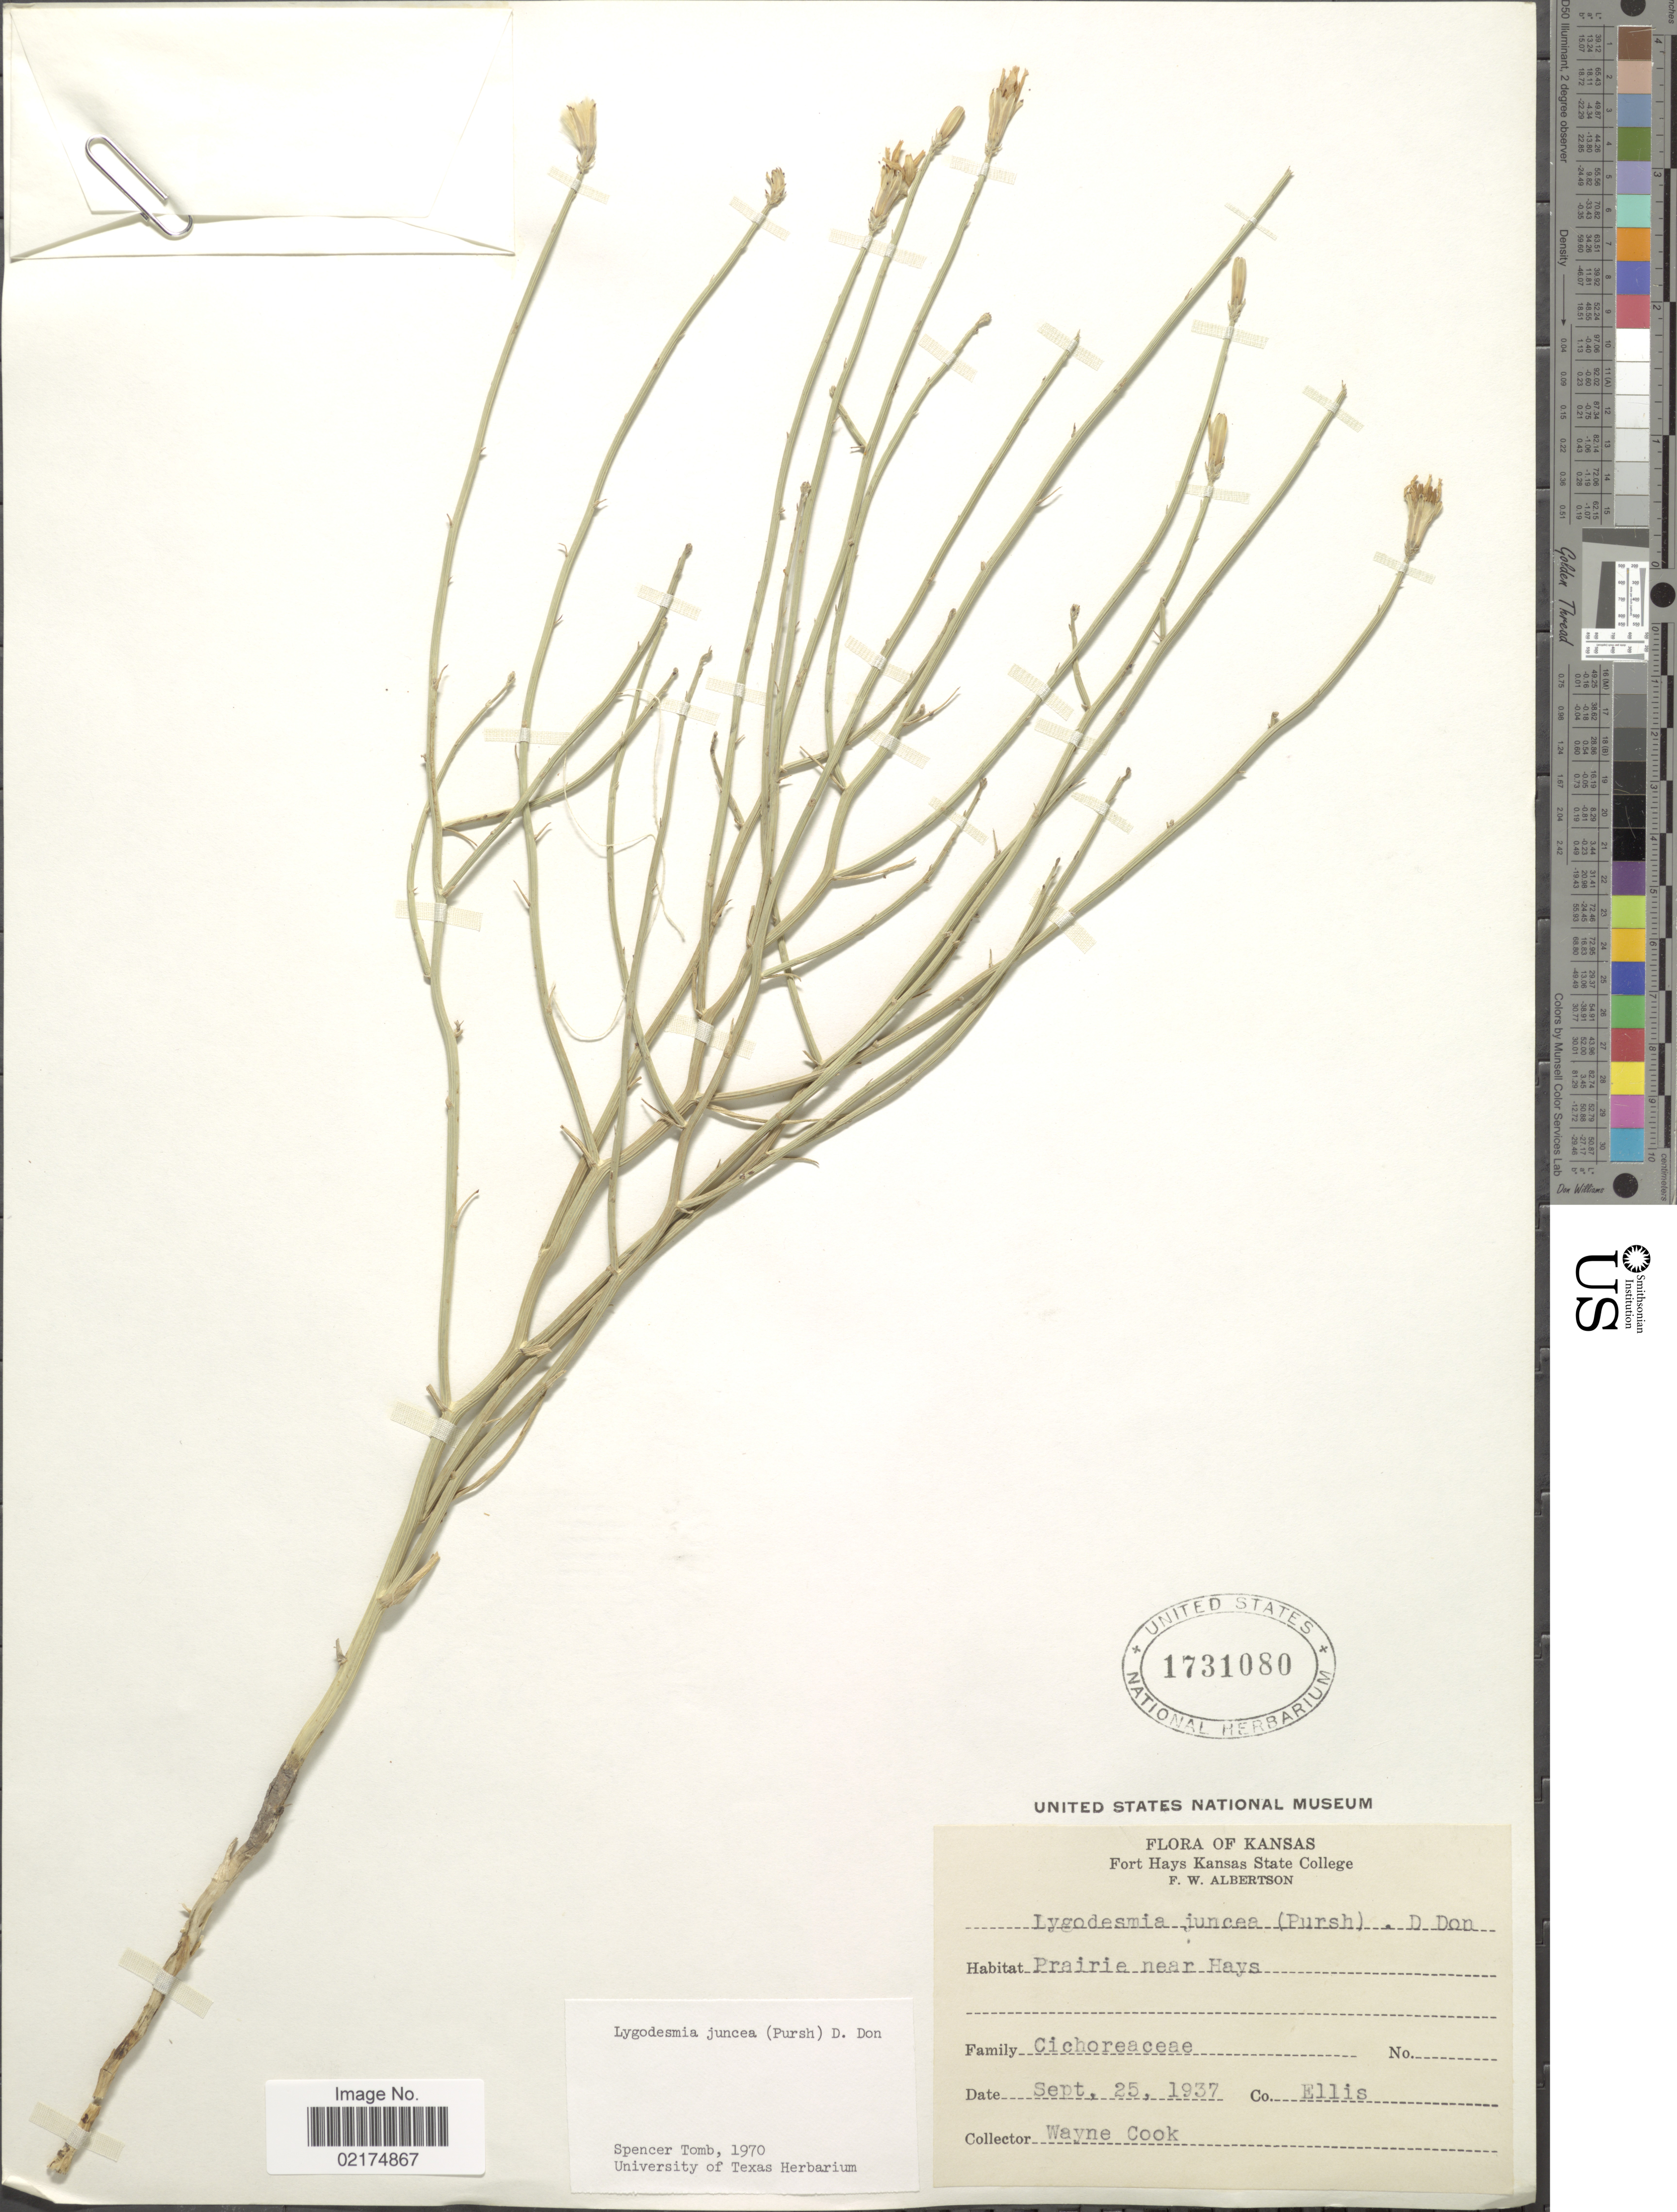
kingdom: Plantae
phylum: Tracheophyta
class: Magnoliopsida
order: Asterales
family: Asteraceae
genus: Lygodesmia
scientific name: Lygodesmia juncea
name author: D. Don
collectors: W. J. Cook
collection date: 1937-09-25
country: United States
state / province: Kansas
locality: Prairie near Hays, Co. Ellis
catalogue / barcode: US 1731080